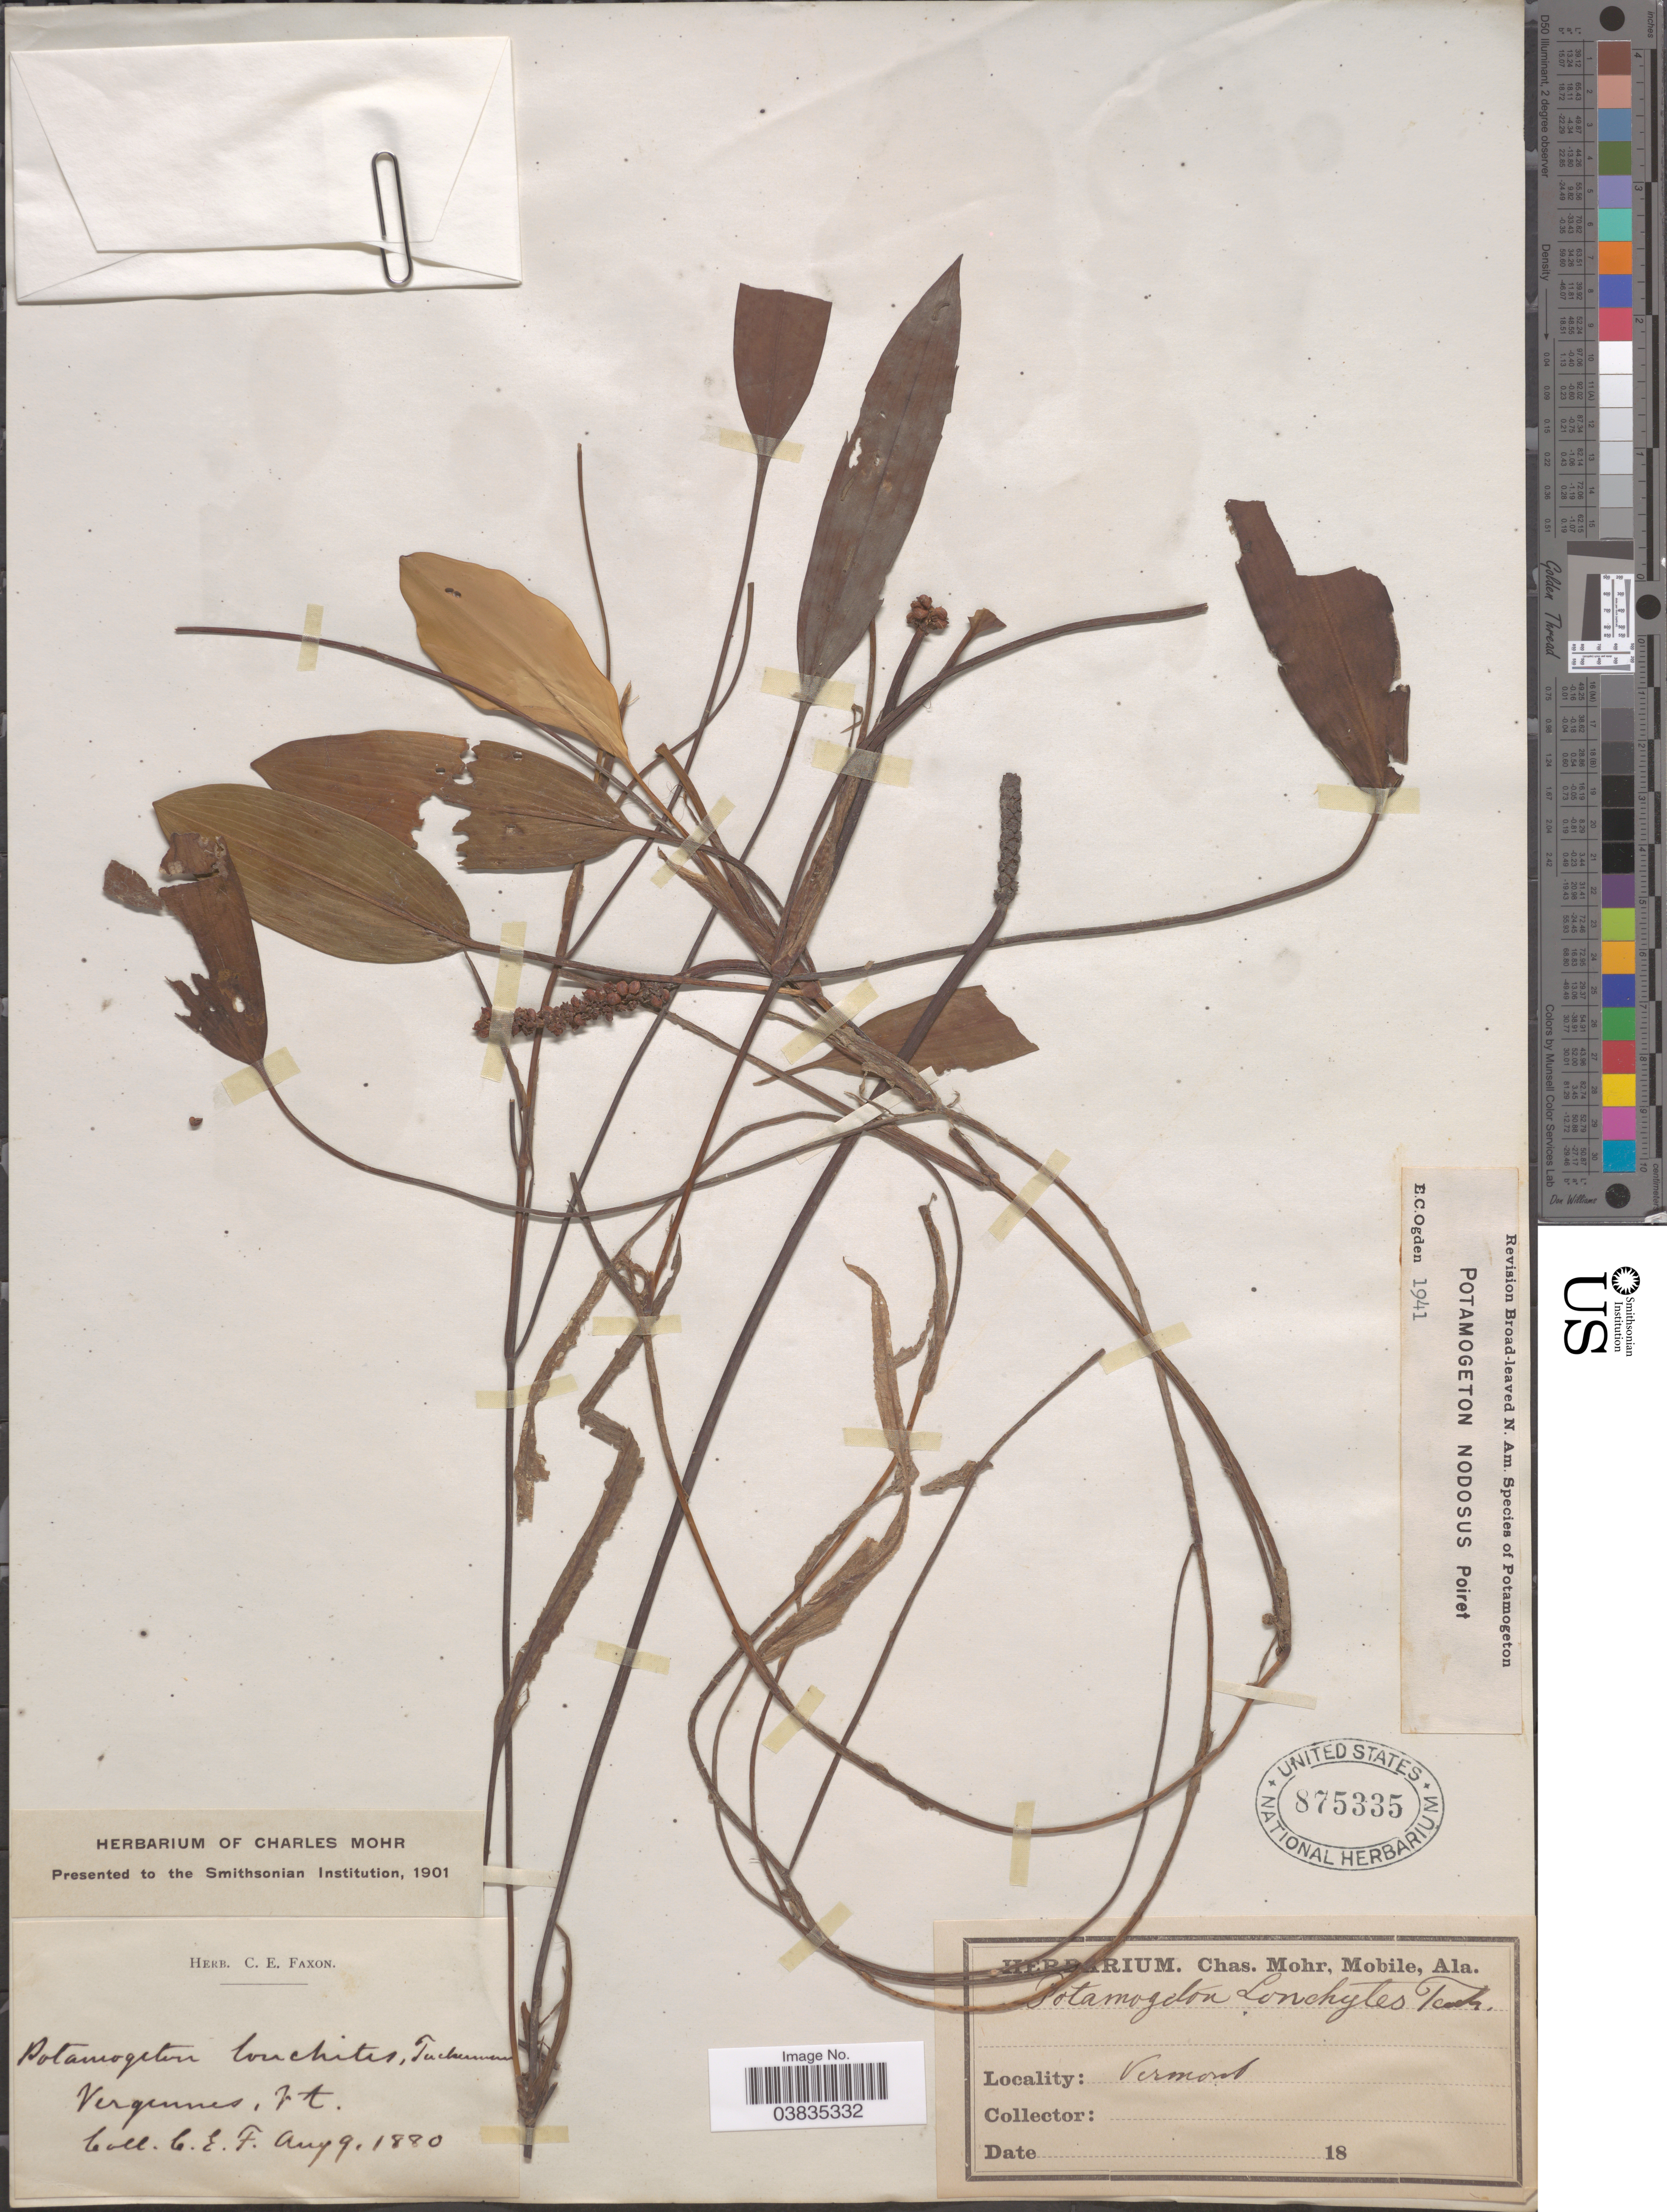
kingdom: Plantae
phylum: Tracheophyta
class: Liliopsida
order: Alismatales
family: Potamogetonaceae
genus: Potamogeton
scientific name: Potamogeton nodosus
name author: Poir.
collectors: C. Faxon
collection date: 1880-08-09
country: United States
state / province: Vermont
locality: Vergennes.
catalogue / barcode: US 875335